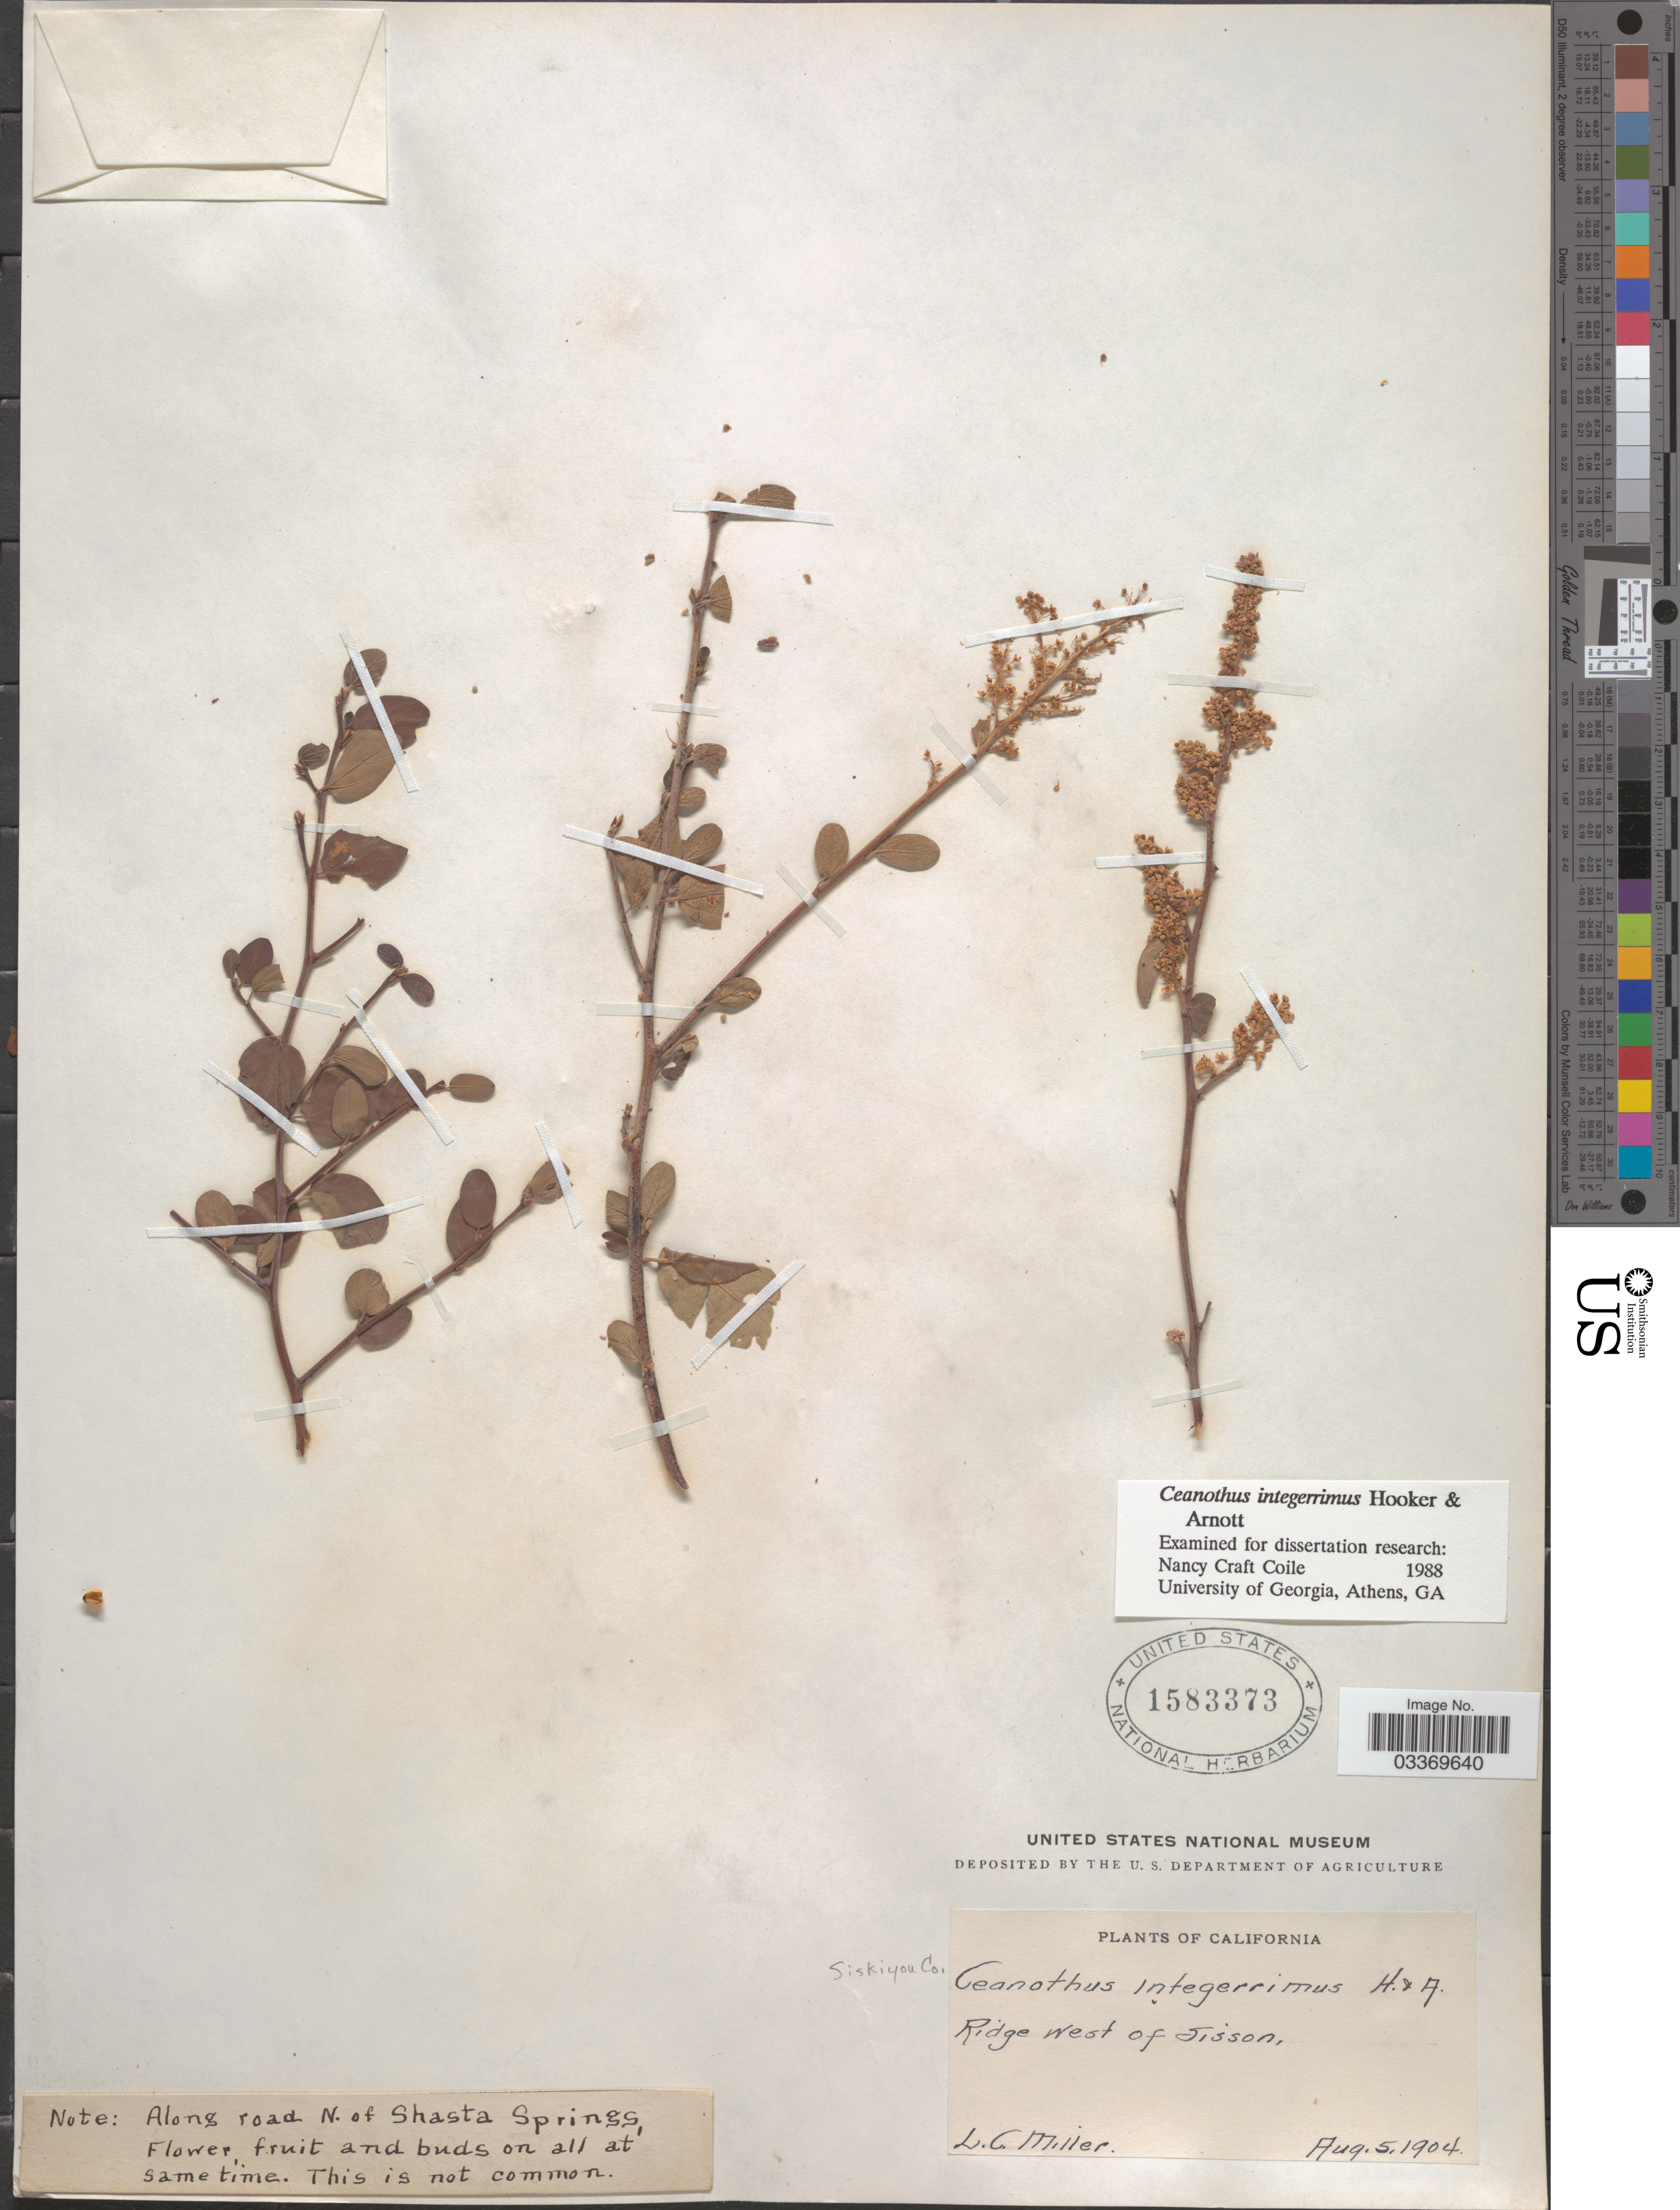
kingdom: Plantae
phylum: Tracheophyta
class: Magnoliopsida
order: Rosales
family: Rhamnaceae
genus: Ceanothus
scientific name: Ceanothus integerrimus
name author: Hook. & Arn.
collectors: L. Miller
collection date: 1904-08-05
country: United States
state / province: California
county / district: Siskiyou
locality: Ridge West of Sisson. Siskiyou Co. Along road N. of Shasta Springs [unsure placement]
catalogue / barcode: US 1583373